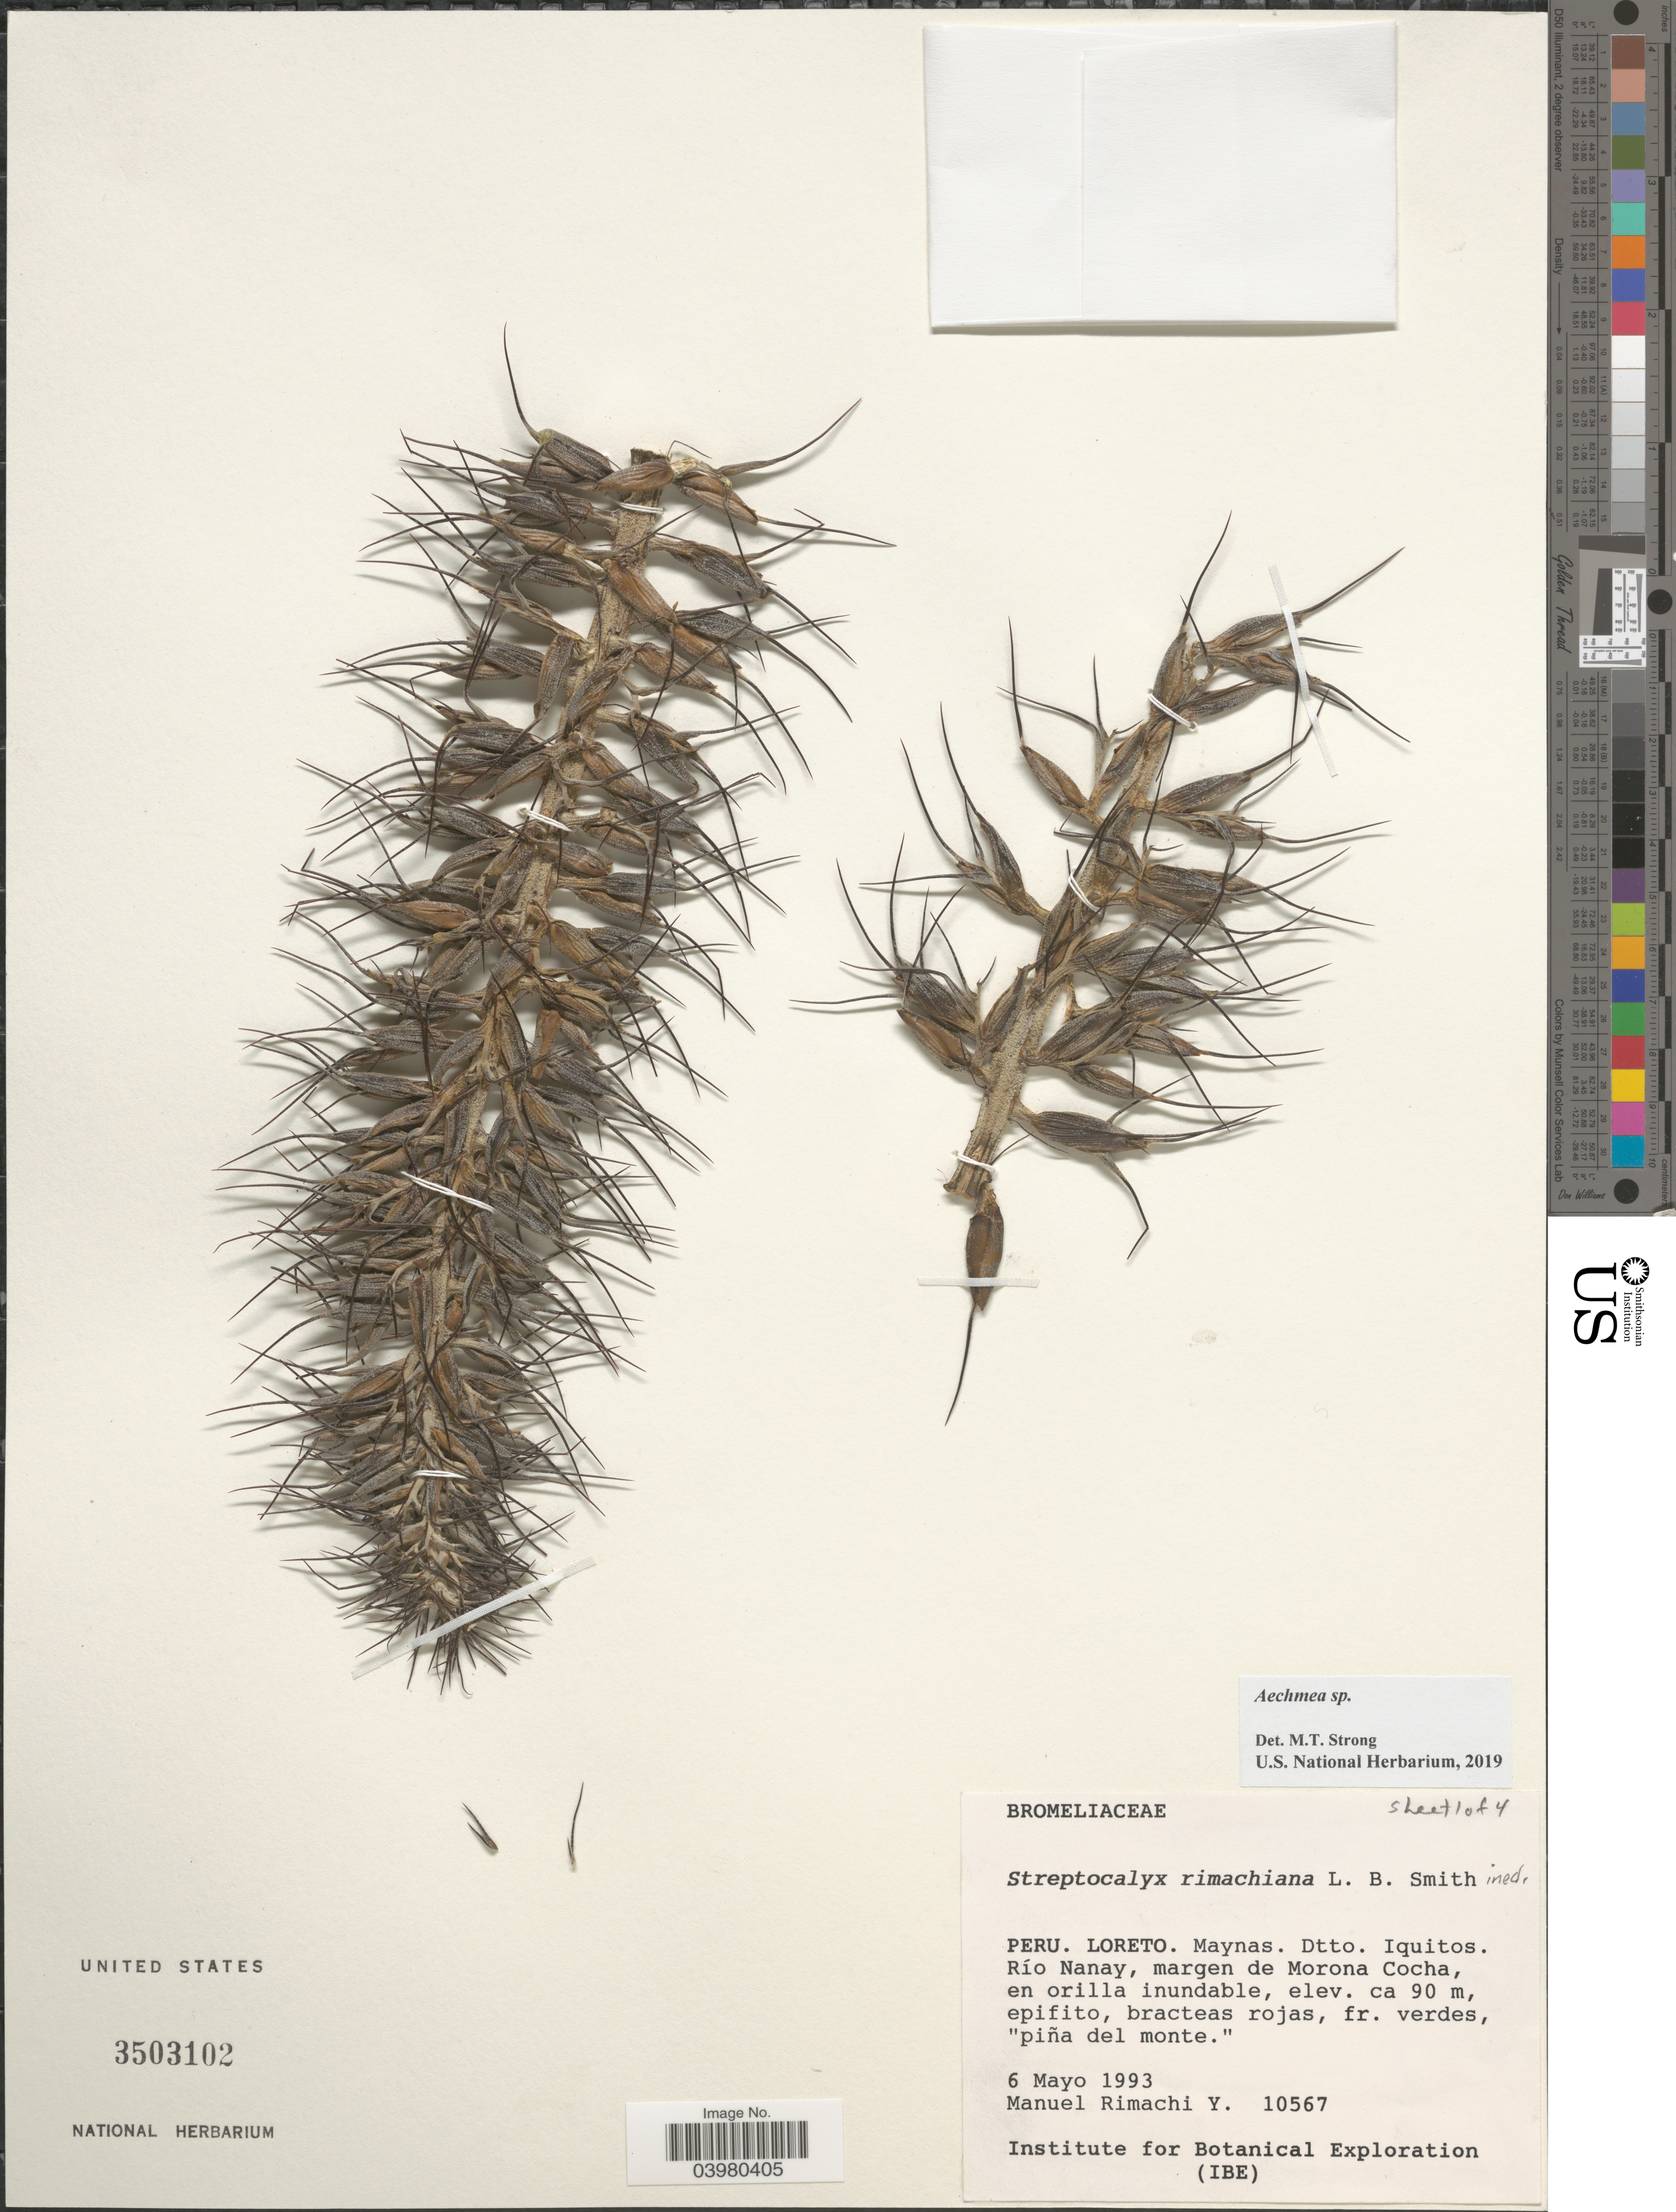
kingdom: Plantae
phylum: Tracheophyta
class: Liliopsida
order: Poales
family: Bromeliaceae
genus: Aechmea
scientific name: Aechmea sp.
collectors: M. Rimachi Y.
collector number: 10567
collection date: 1993-05-06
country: Peru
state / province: Loreto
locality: Maynas. Dtto. Iquitos. Río Nanay, margen de Morona Cocha, en orilla inundable.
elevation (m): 90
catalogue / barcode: US 3503102